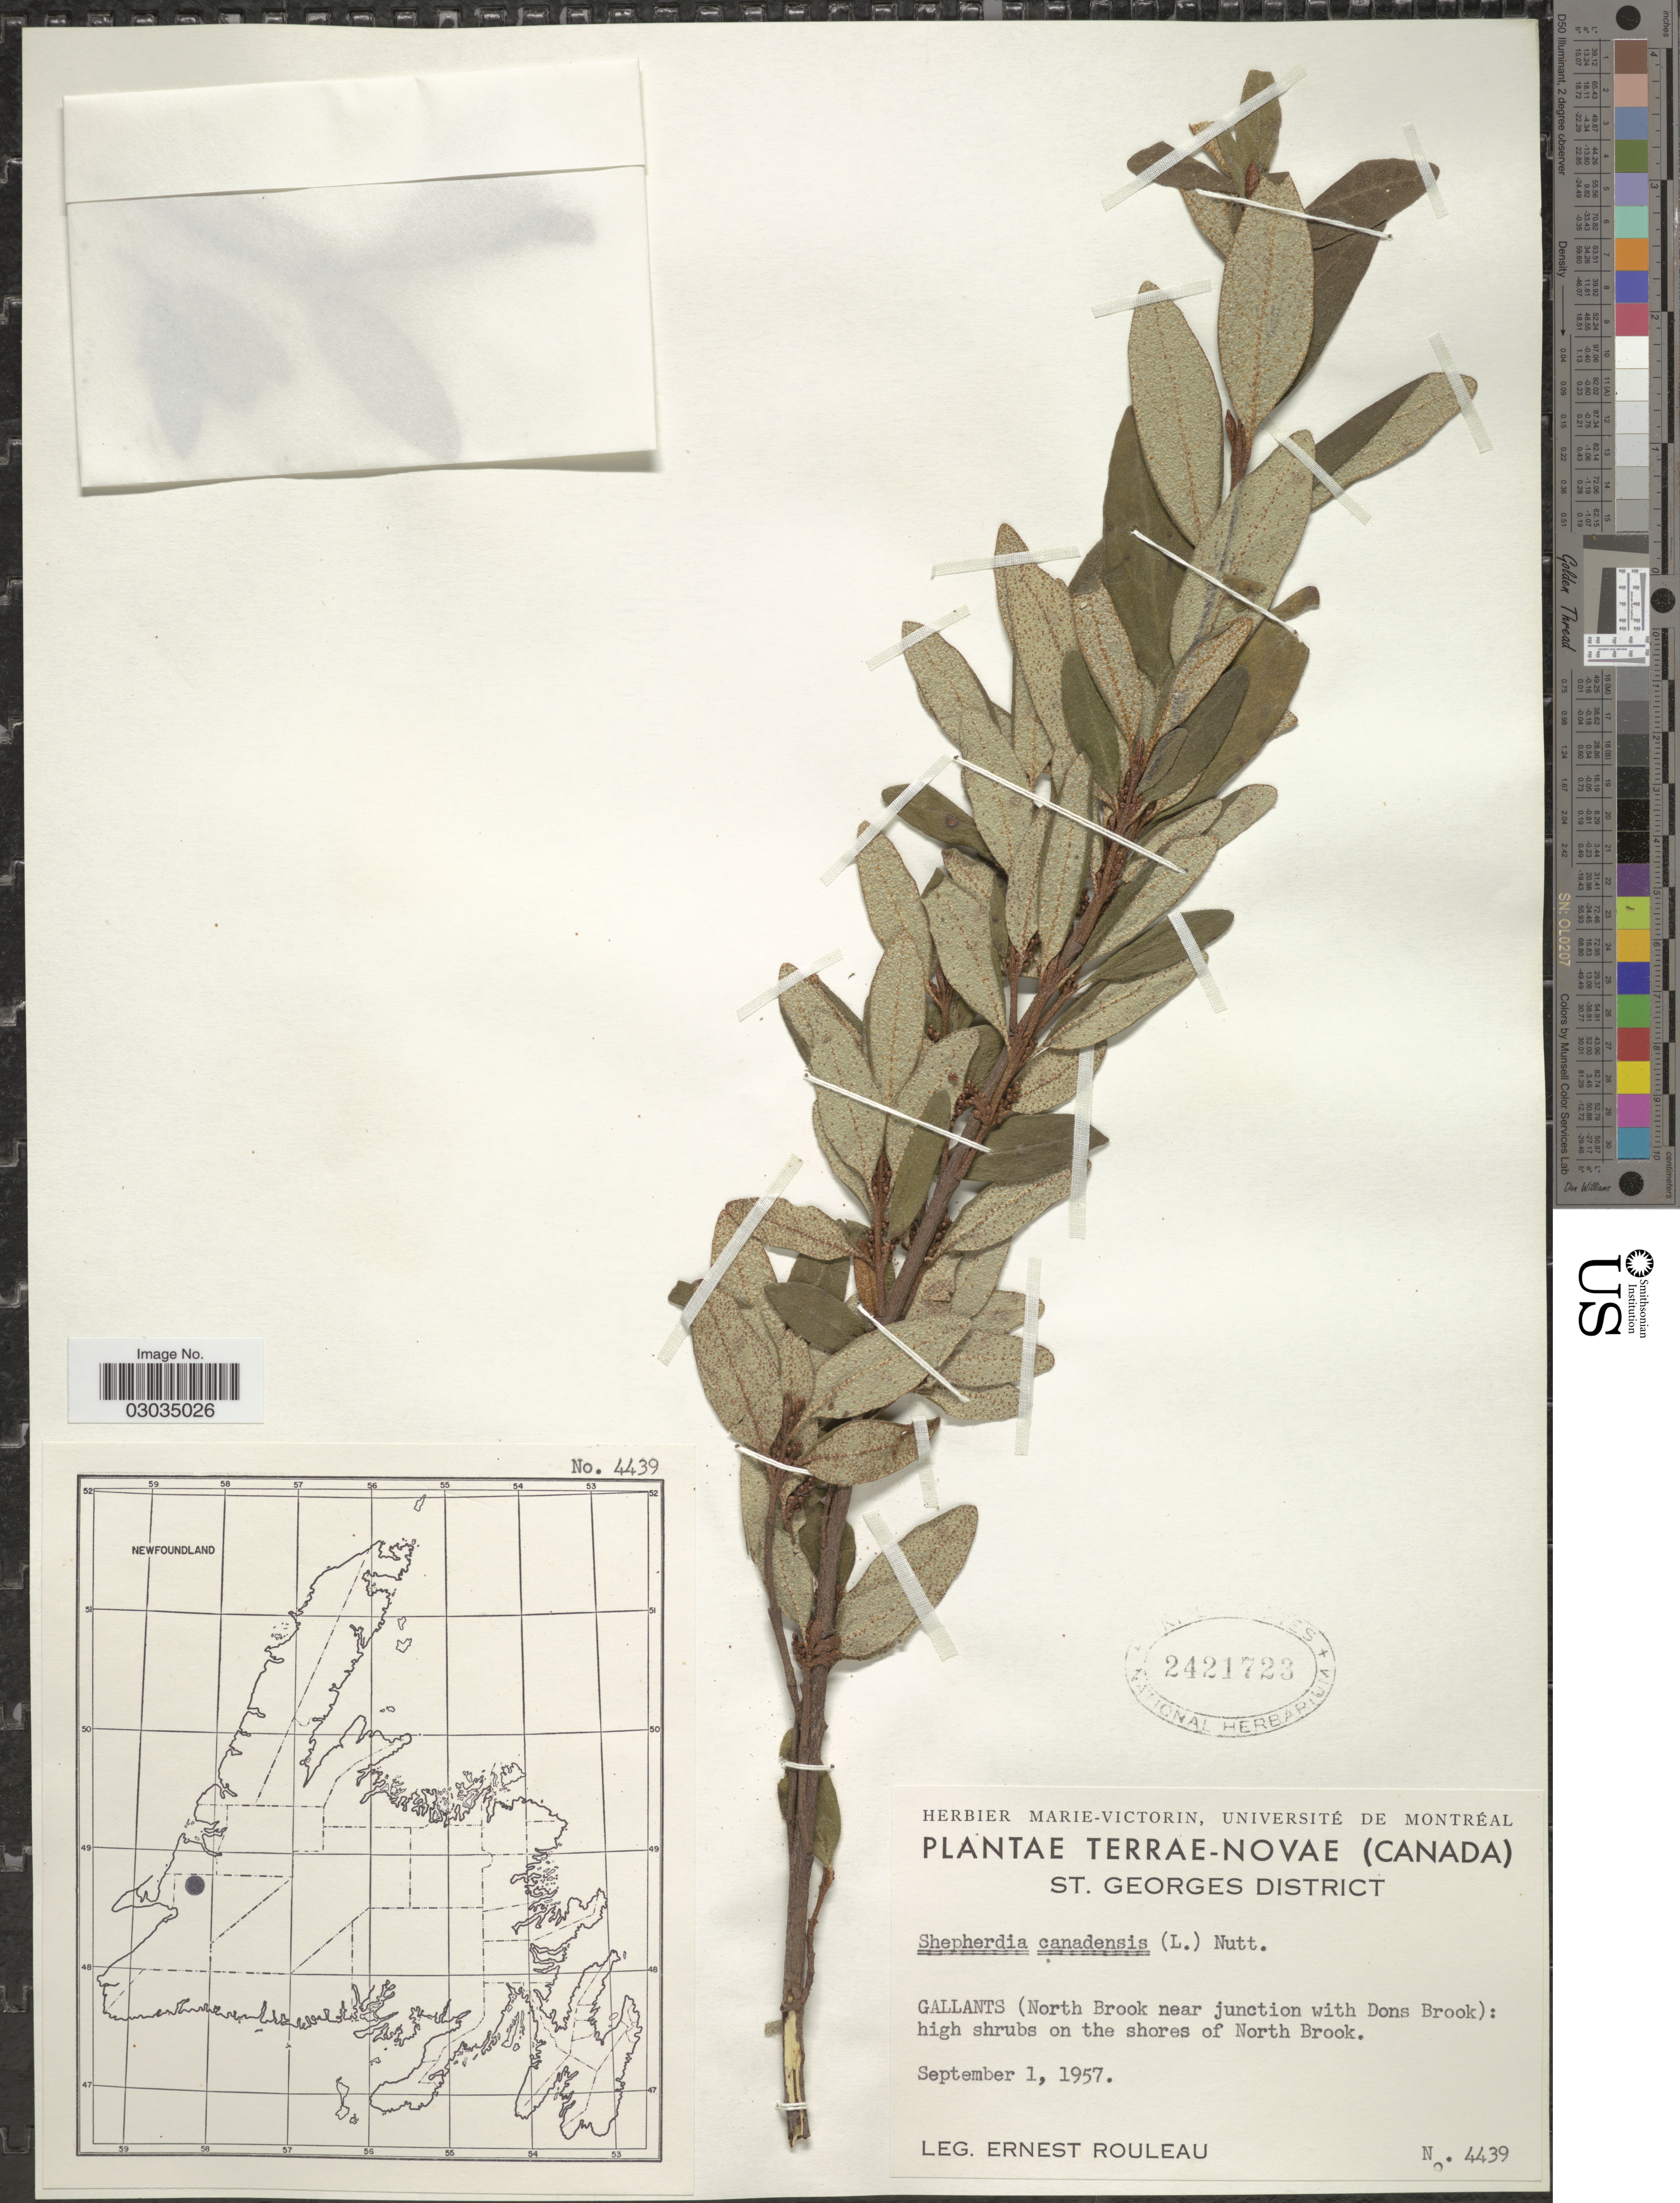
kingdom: Plantae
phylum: Tracheophyta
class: Magnoliopsida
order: Rosales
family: Elaeagnaceae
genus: Shepherdia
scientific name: Shepherdia canadensis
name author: (L.) Nutt.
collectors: E. Rouleau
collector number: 4439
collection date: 1957-09-01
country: Canada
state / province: Newfoundland and Labrador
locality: Terrae-Novae, St. Georges District, Gallants (North Brook near junction with Dons Brook): high shrubs on the shores of North Brook.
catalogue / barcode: US 2421723